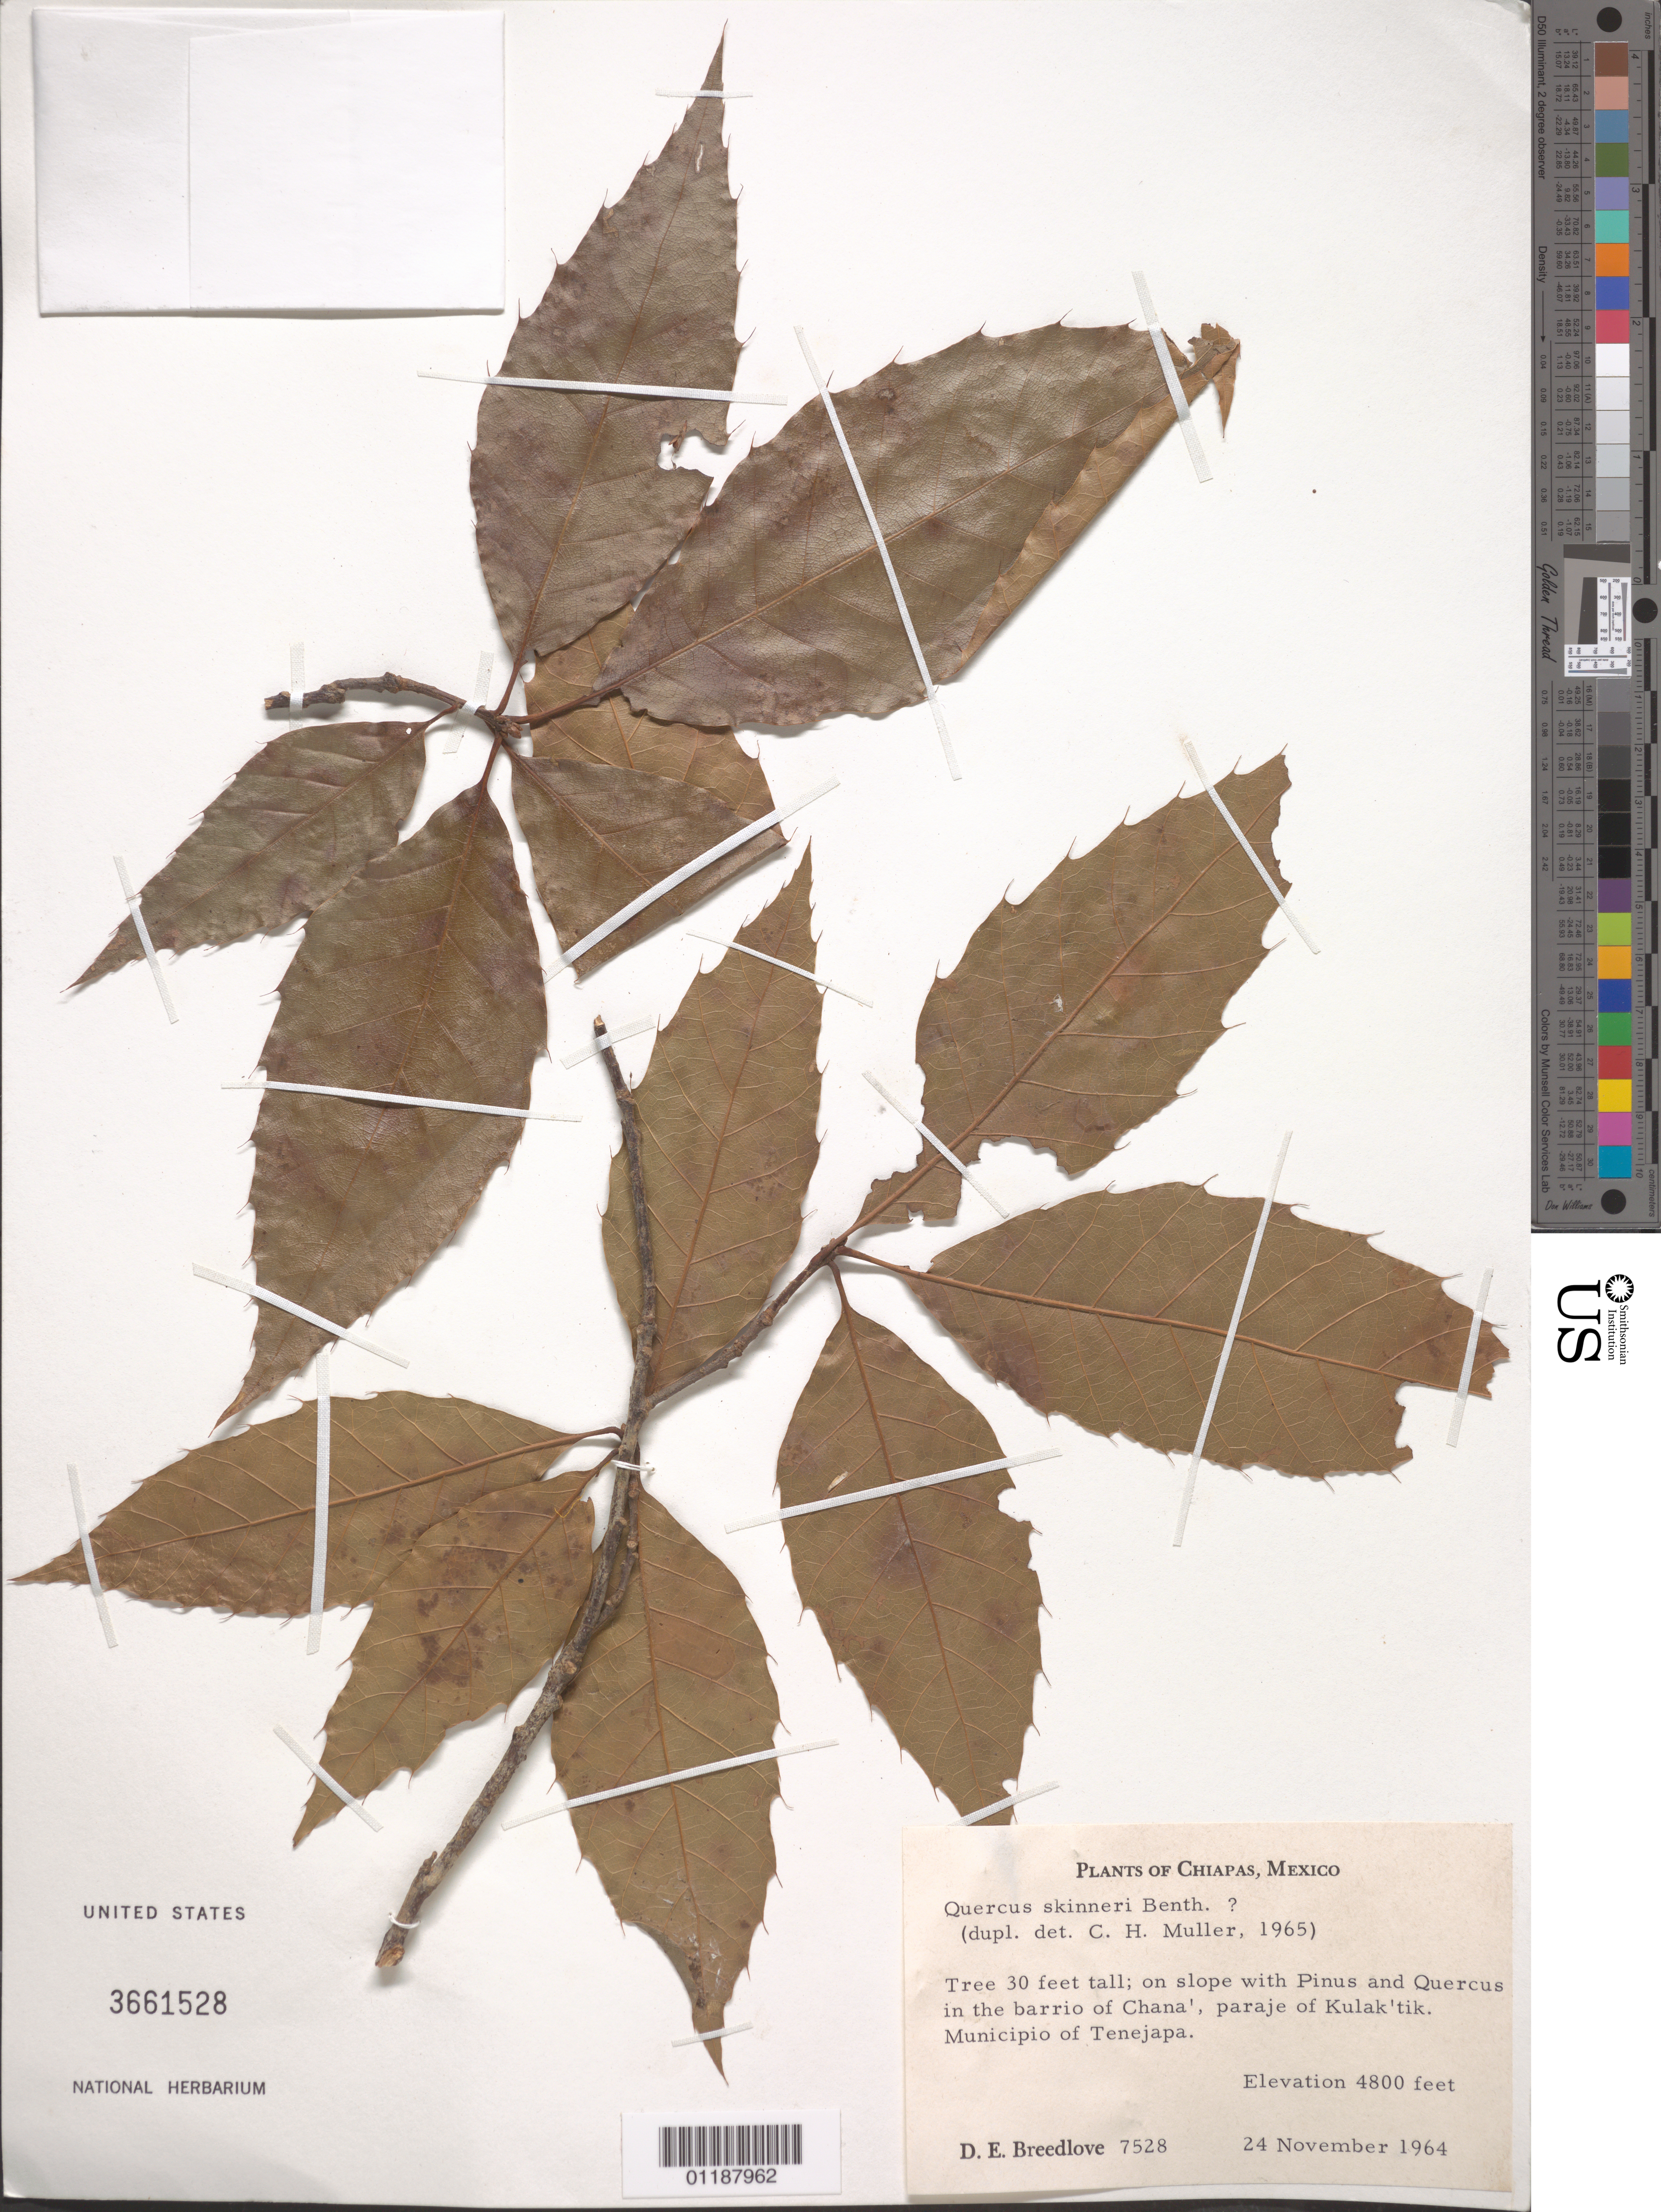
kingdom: Plantae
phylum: Tracheophyta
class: Magnoliopsida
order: Fagales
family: Fagaceae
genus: Quercus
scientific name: Quercus skinneri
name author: Benth.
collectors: D. E. Breedlove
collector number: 7528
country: Mexico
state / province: Chiapas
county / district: Tenejapa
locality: paraje of Kulak 'tik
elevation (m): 1463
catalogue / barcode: US 3661528